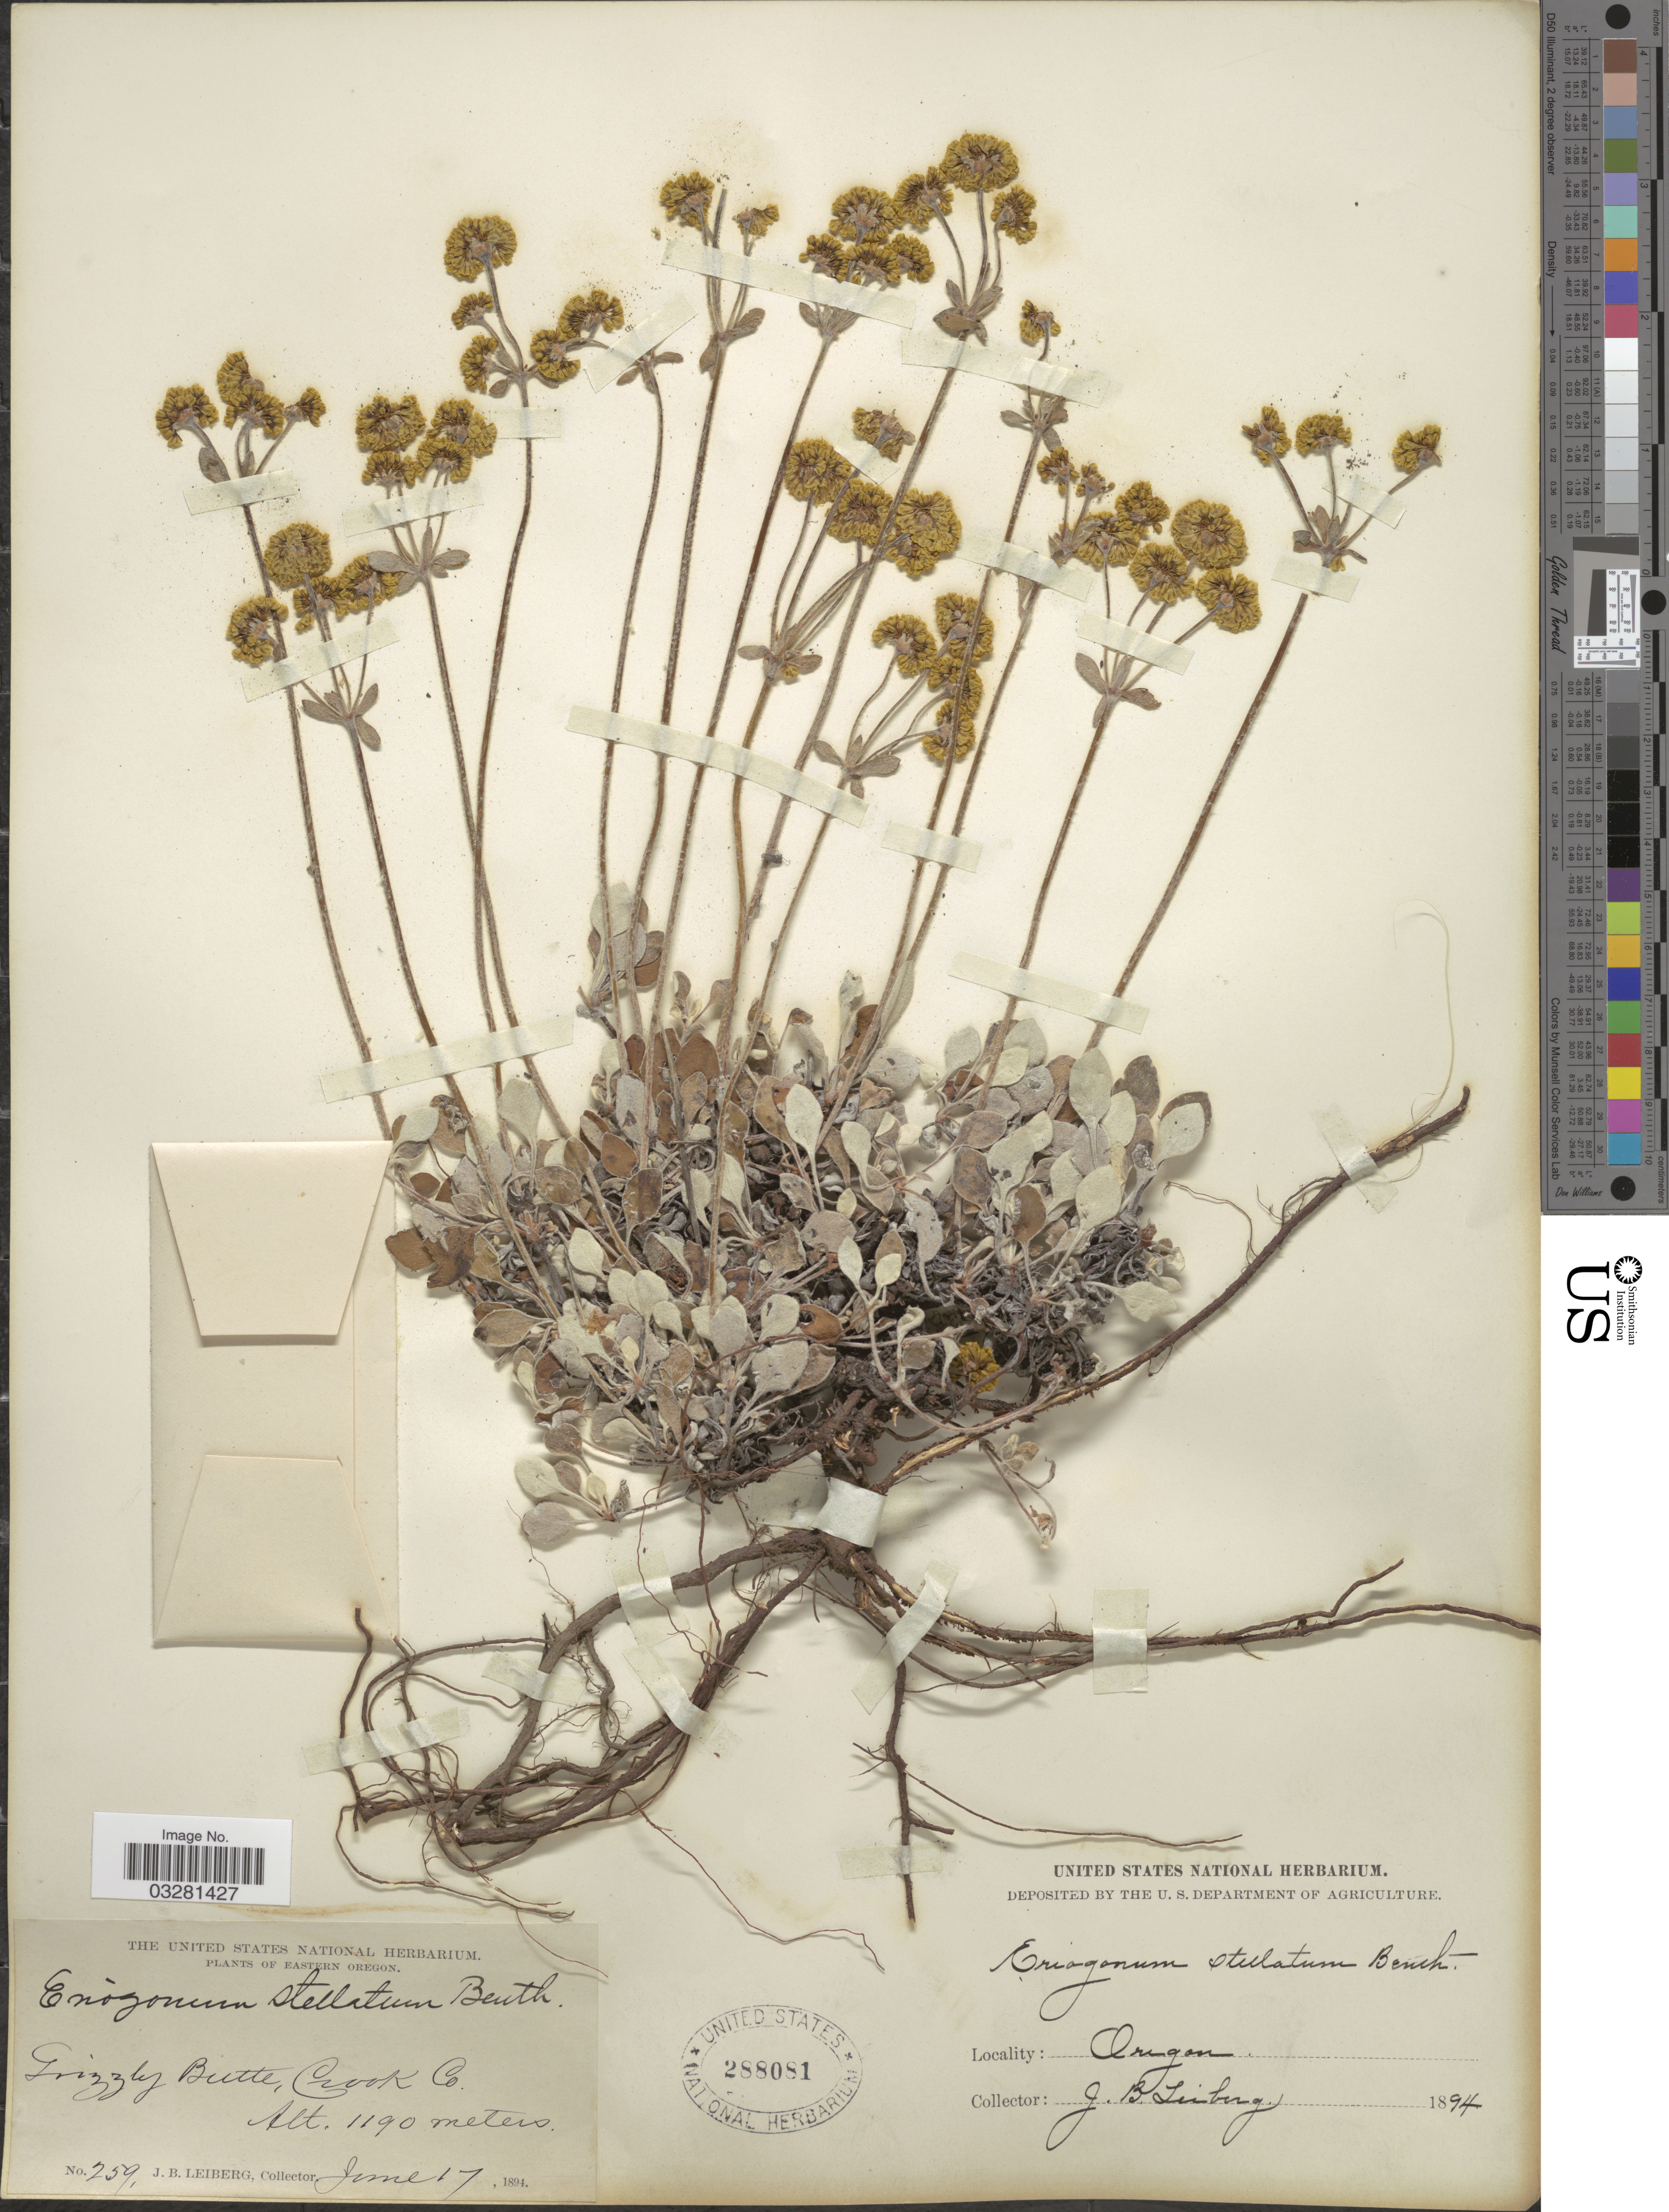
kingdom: Plantae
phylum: Tracheophyta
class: Magnoliopsida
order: Caryophyllales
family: Polygonaceae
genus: Eriogonum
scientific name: Eriogonum biumbellatum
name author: Rydb.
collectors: J. B. Leiberg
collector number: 259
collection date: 1894-06-17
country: United States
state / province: Oregon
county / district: Crook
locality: Eastern Oregon. Grizzly Butte, Crook Co.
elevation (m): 1190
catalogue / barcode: US 288081